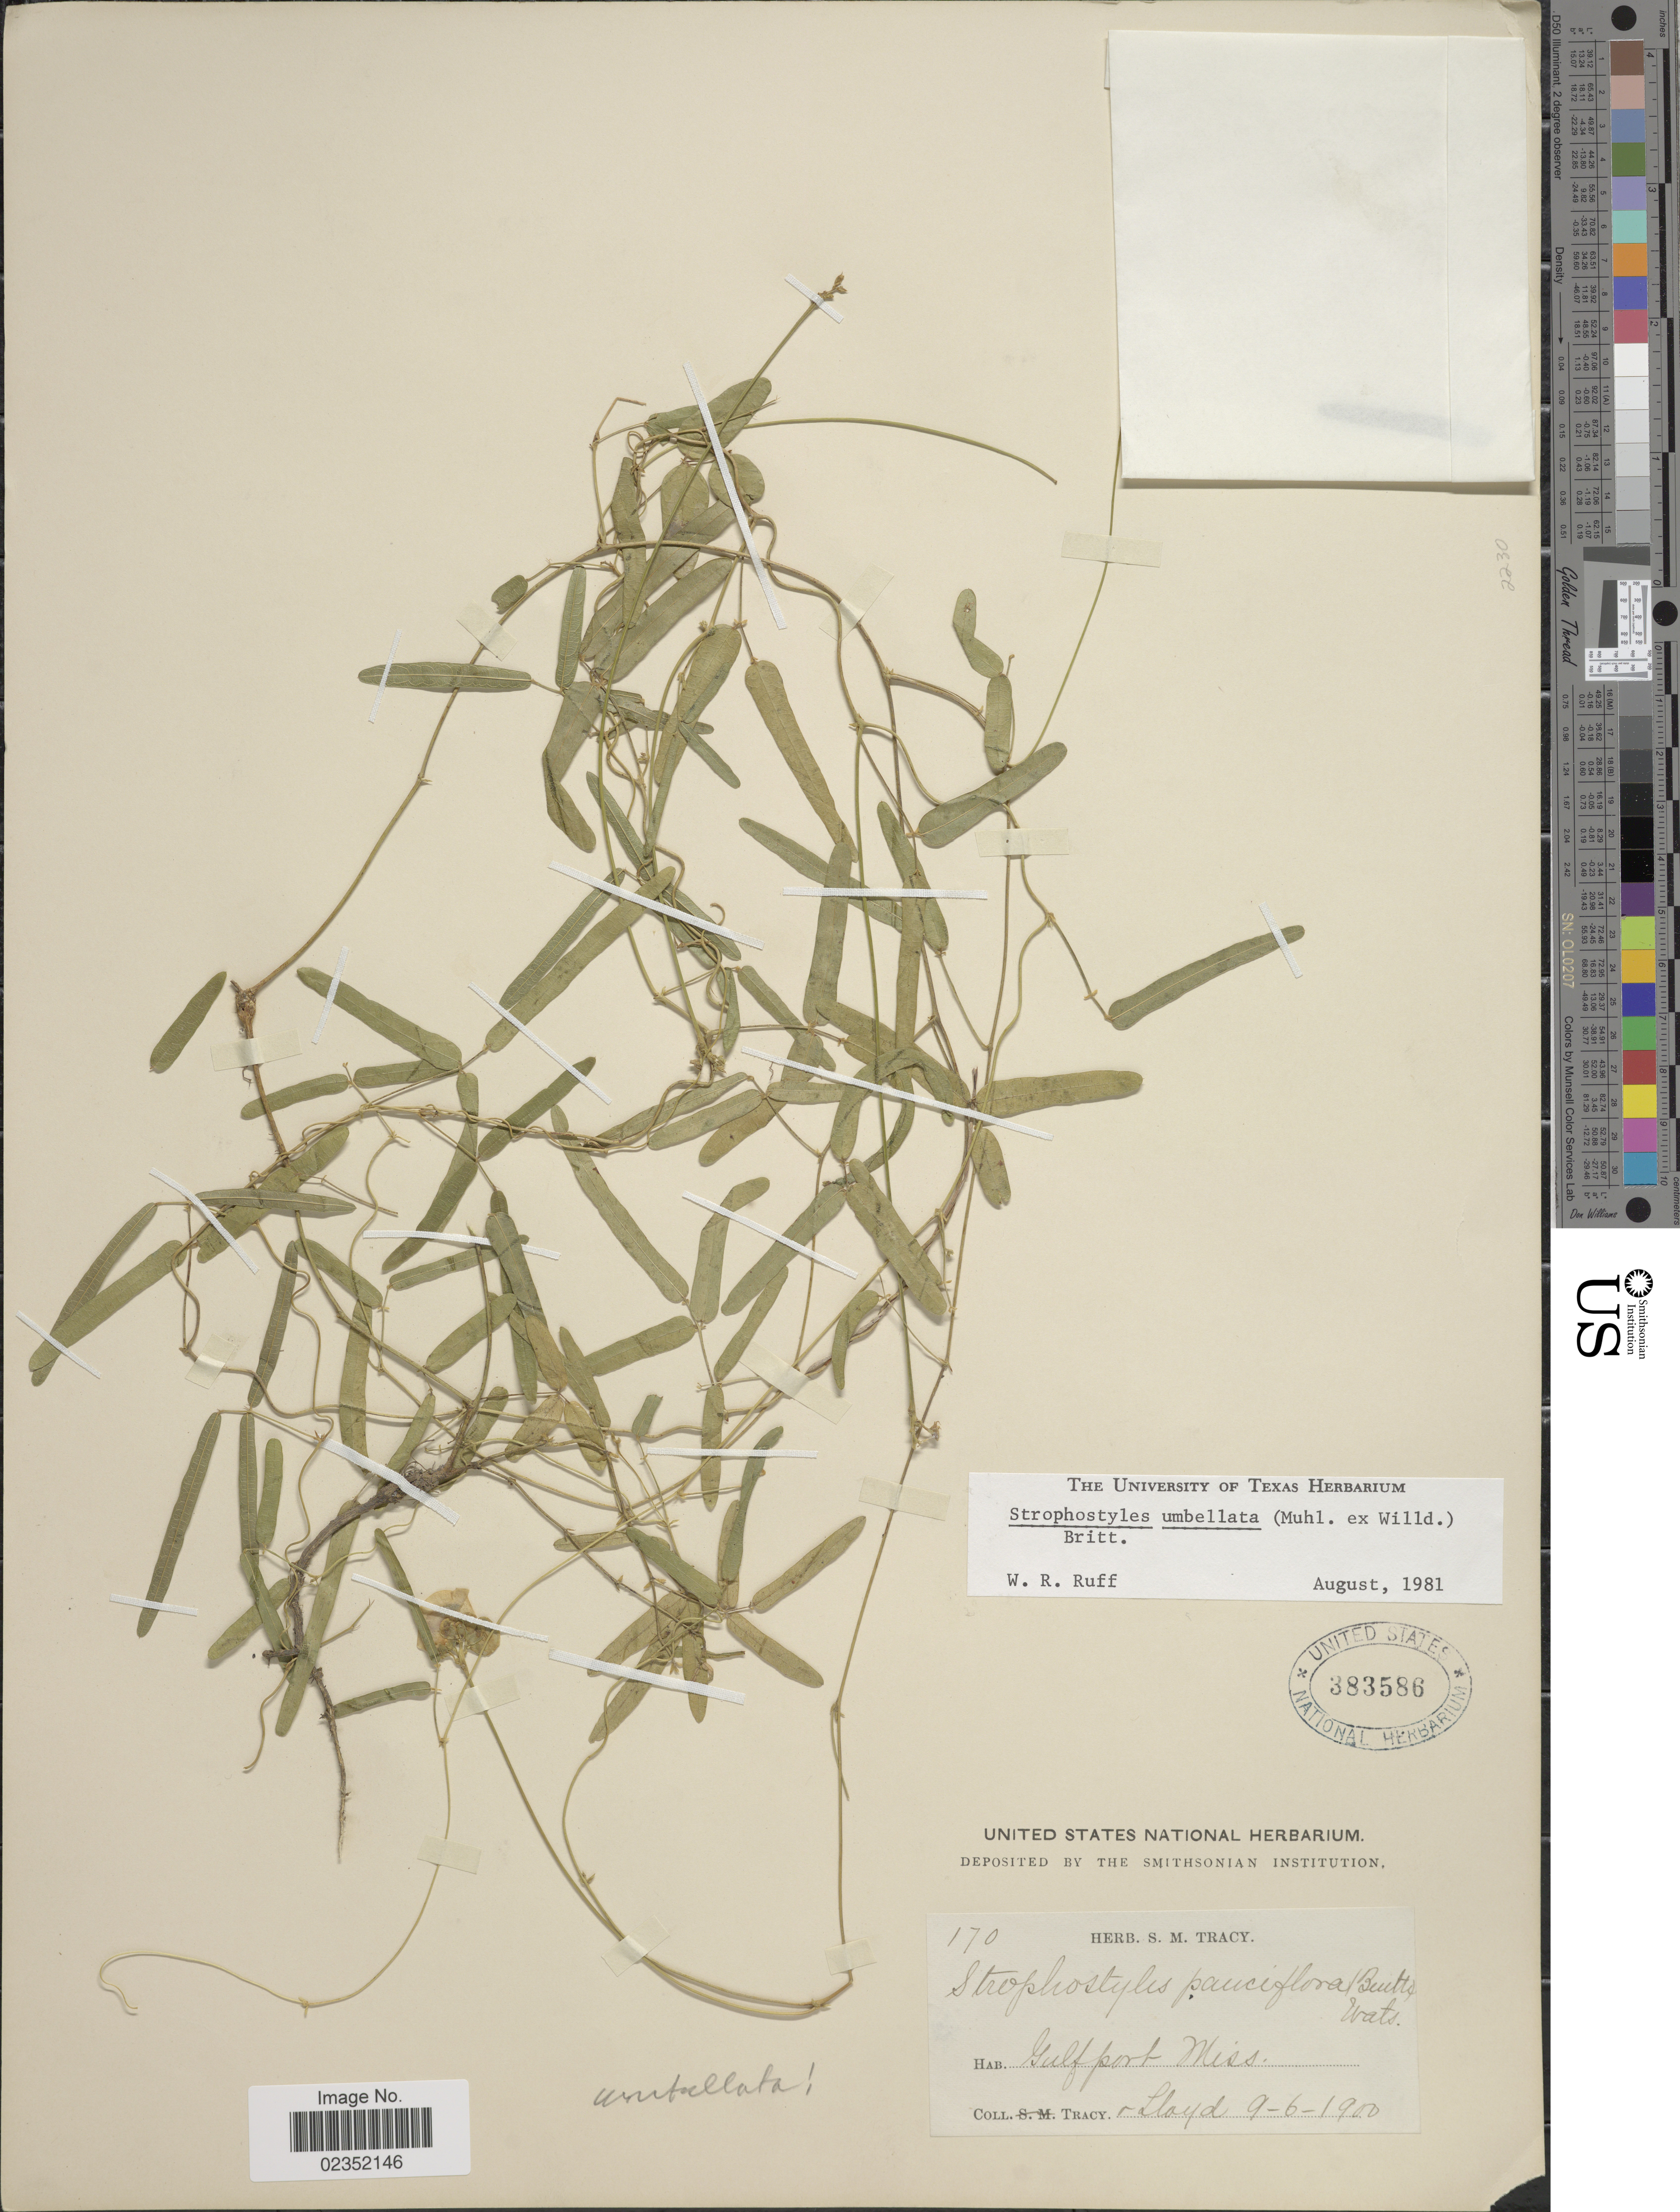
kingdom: Plantae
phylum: Tracheophyta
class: Magnoliopsida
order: Fabales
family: Fabaceae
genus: Strophostyles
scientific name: Strophostyles umbellata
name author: (Muhl. ex Willd.) Britton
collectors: -. Tracy & -- Lloyd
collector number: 170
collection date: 1900-09-06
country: United States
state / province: Mississippi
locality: Gulfport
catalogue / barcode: US 383586